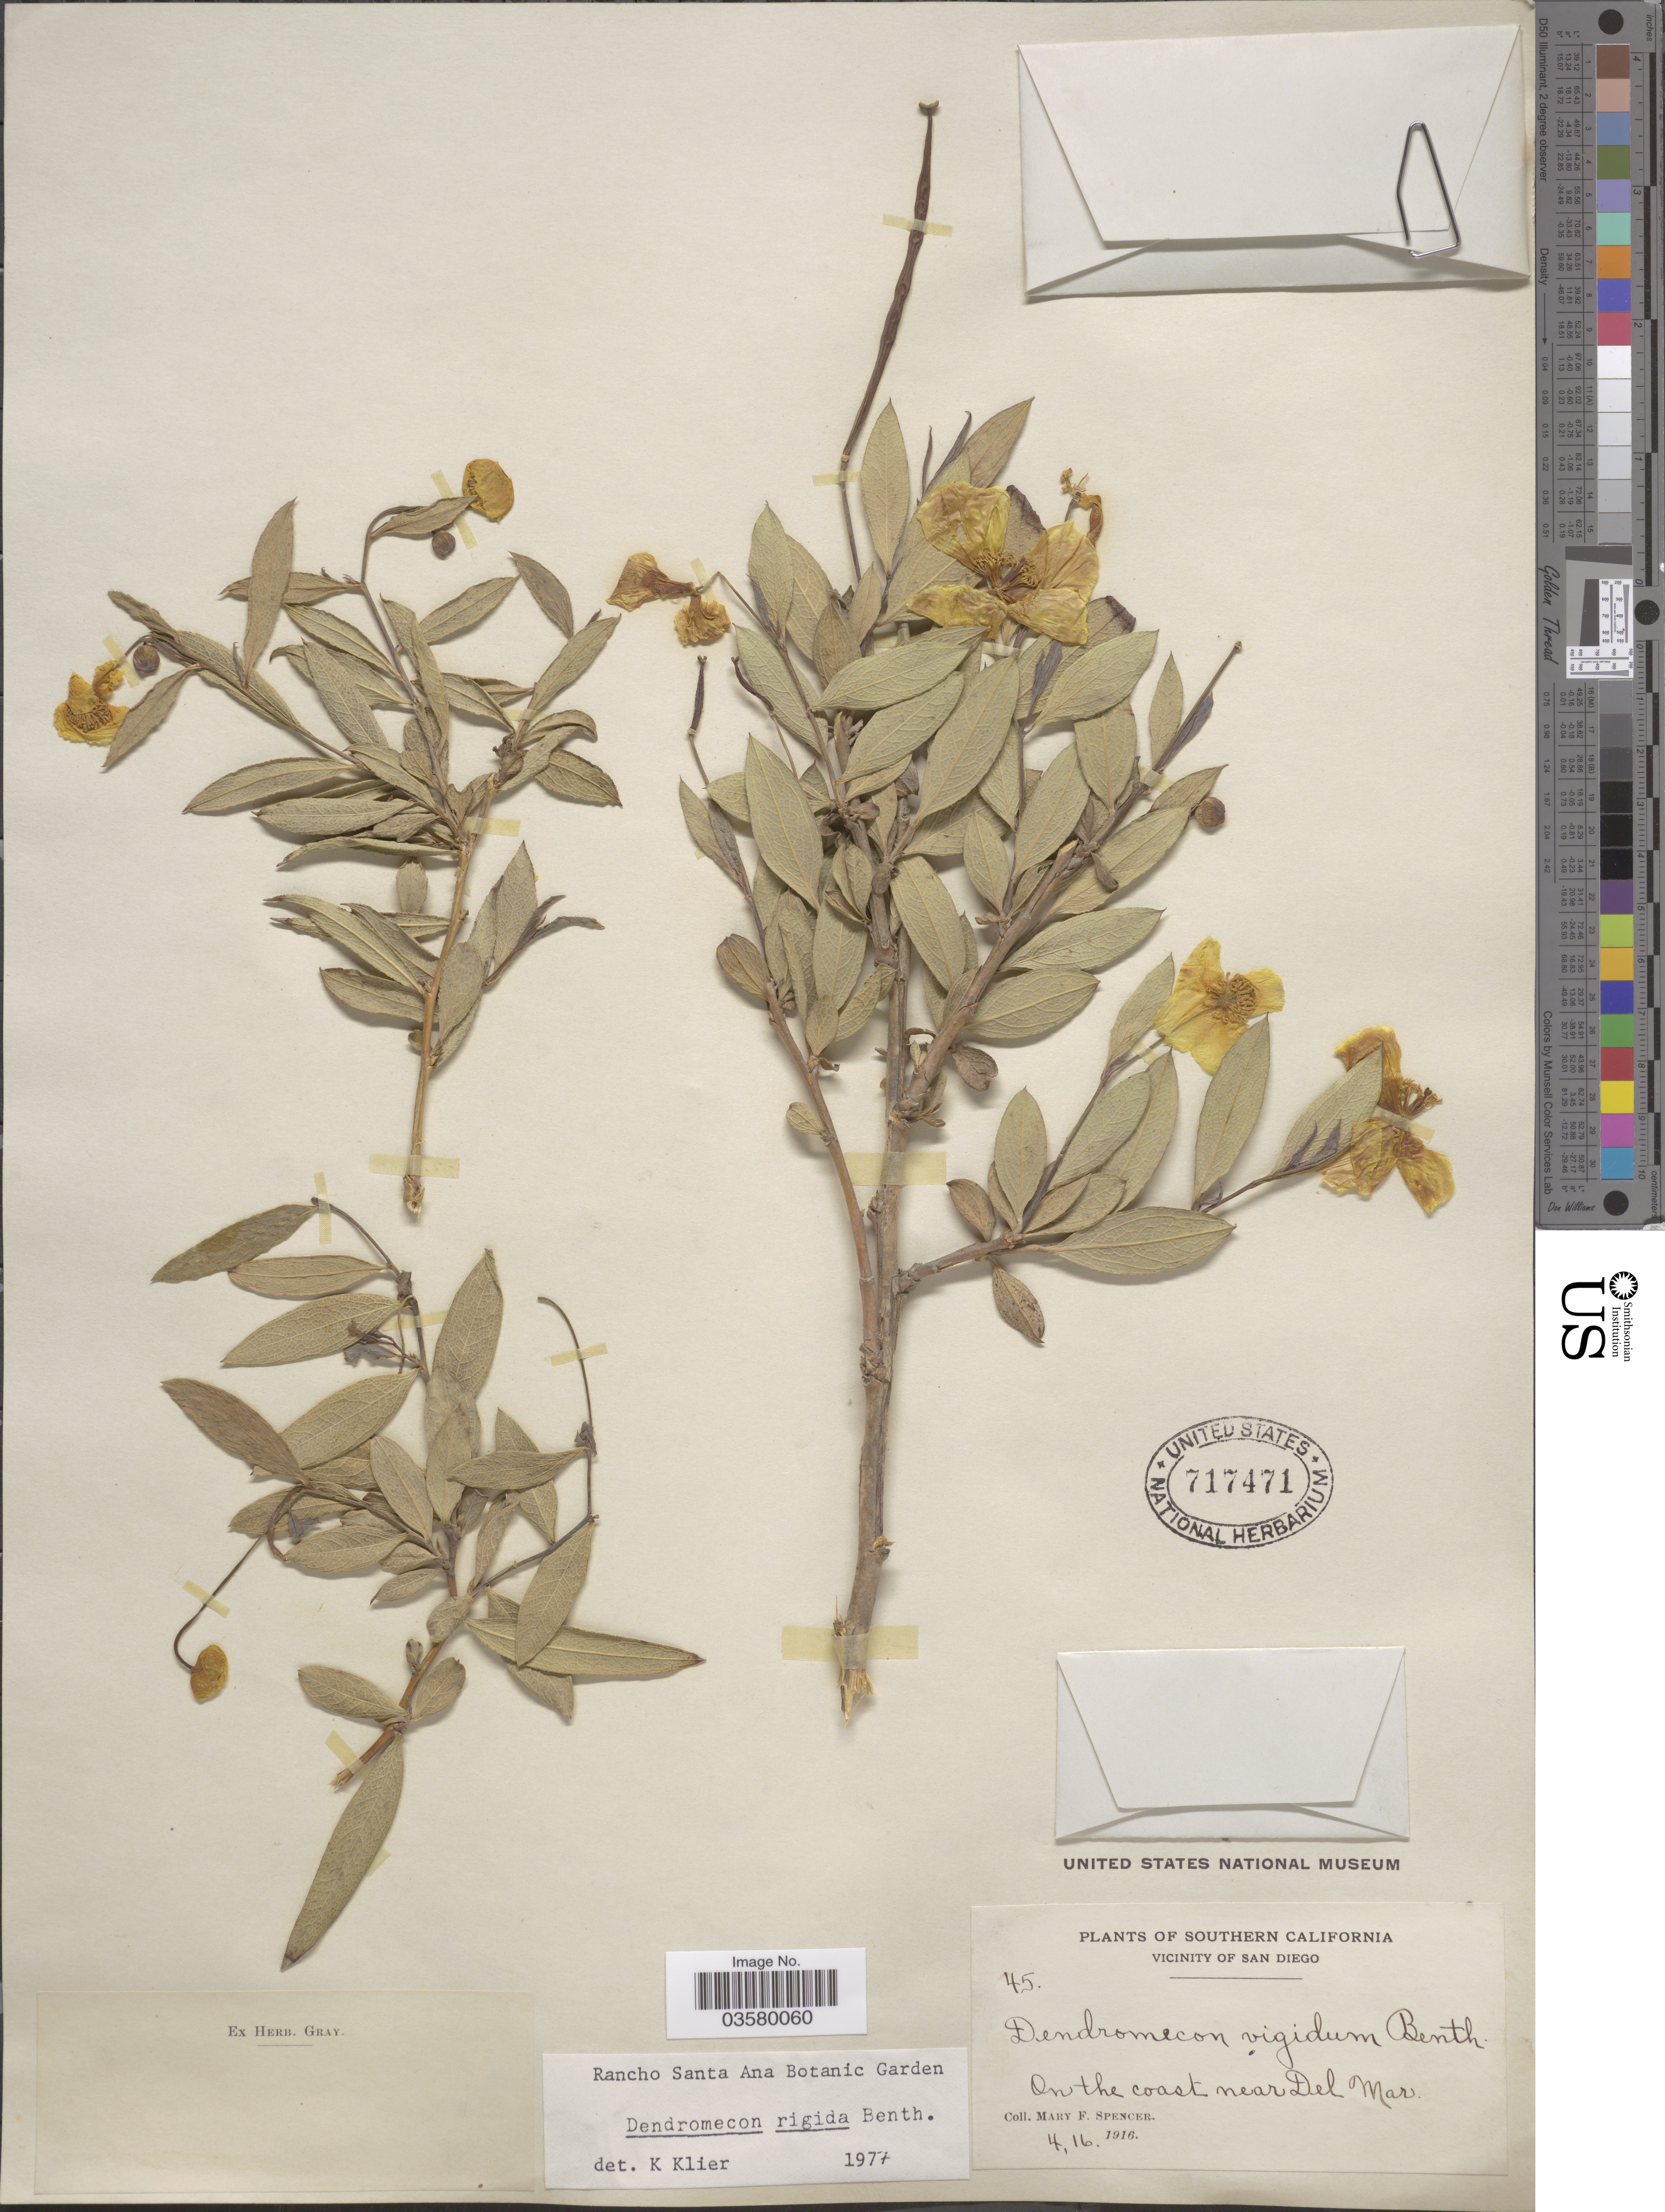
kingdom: Plantae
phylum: Tracheophyta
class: Magnoliopsida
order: Ranunculales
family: Papaveraceae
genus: Dendromecon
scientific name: Dendromecon rigida subsp. rigida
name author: Benth.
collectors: M. Spencer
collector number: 45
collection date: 1916-04-16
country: United States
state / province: California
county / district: San Diego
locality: Southern California. Vicinity of San Diego. On the coast near Del Mar.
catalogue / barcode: US 717471